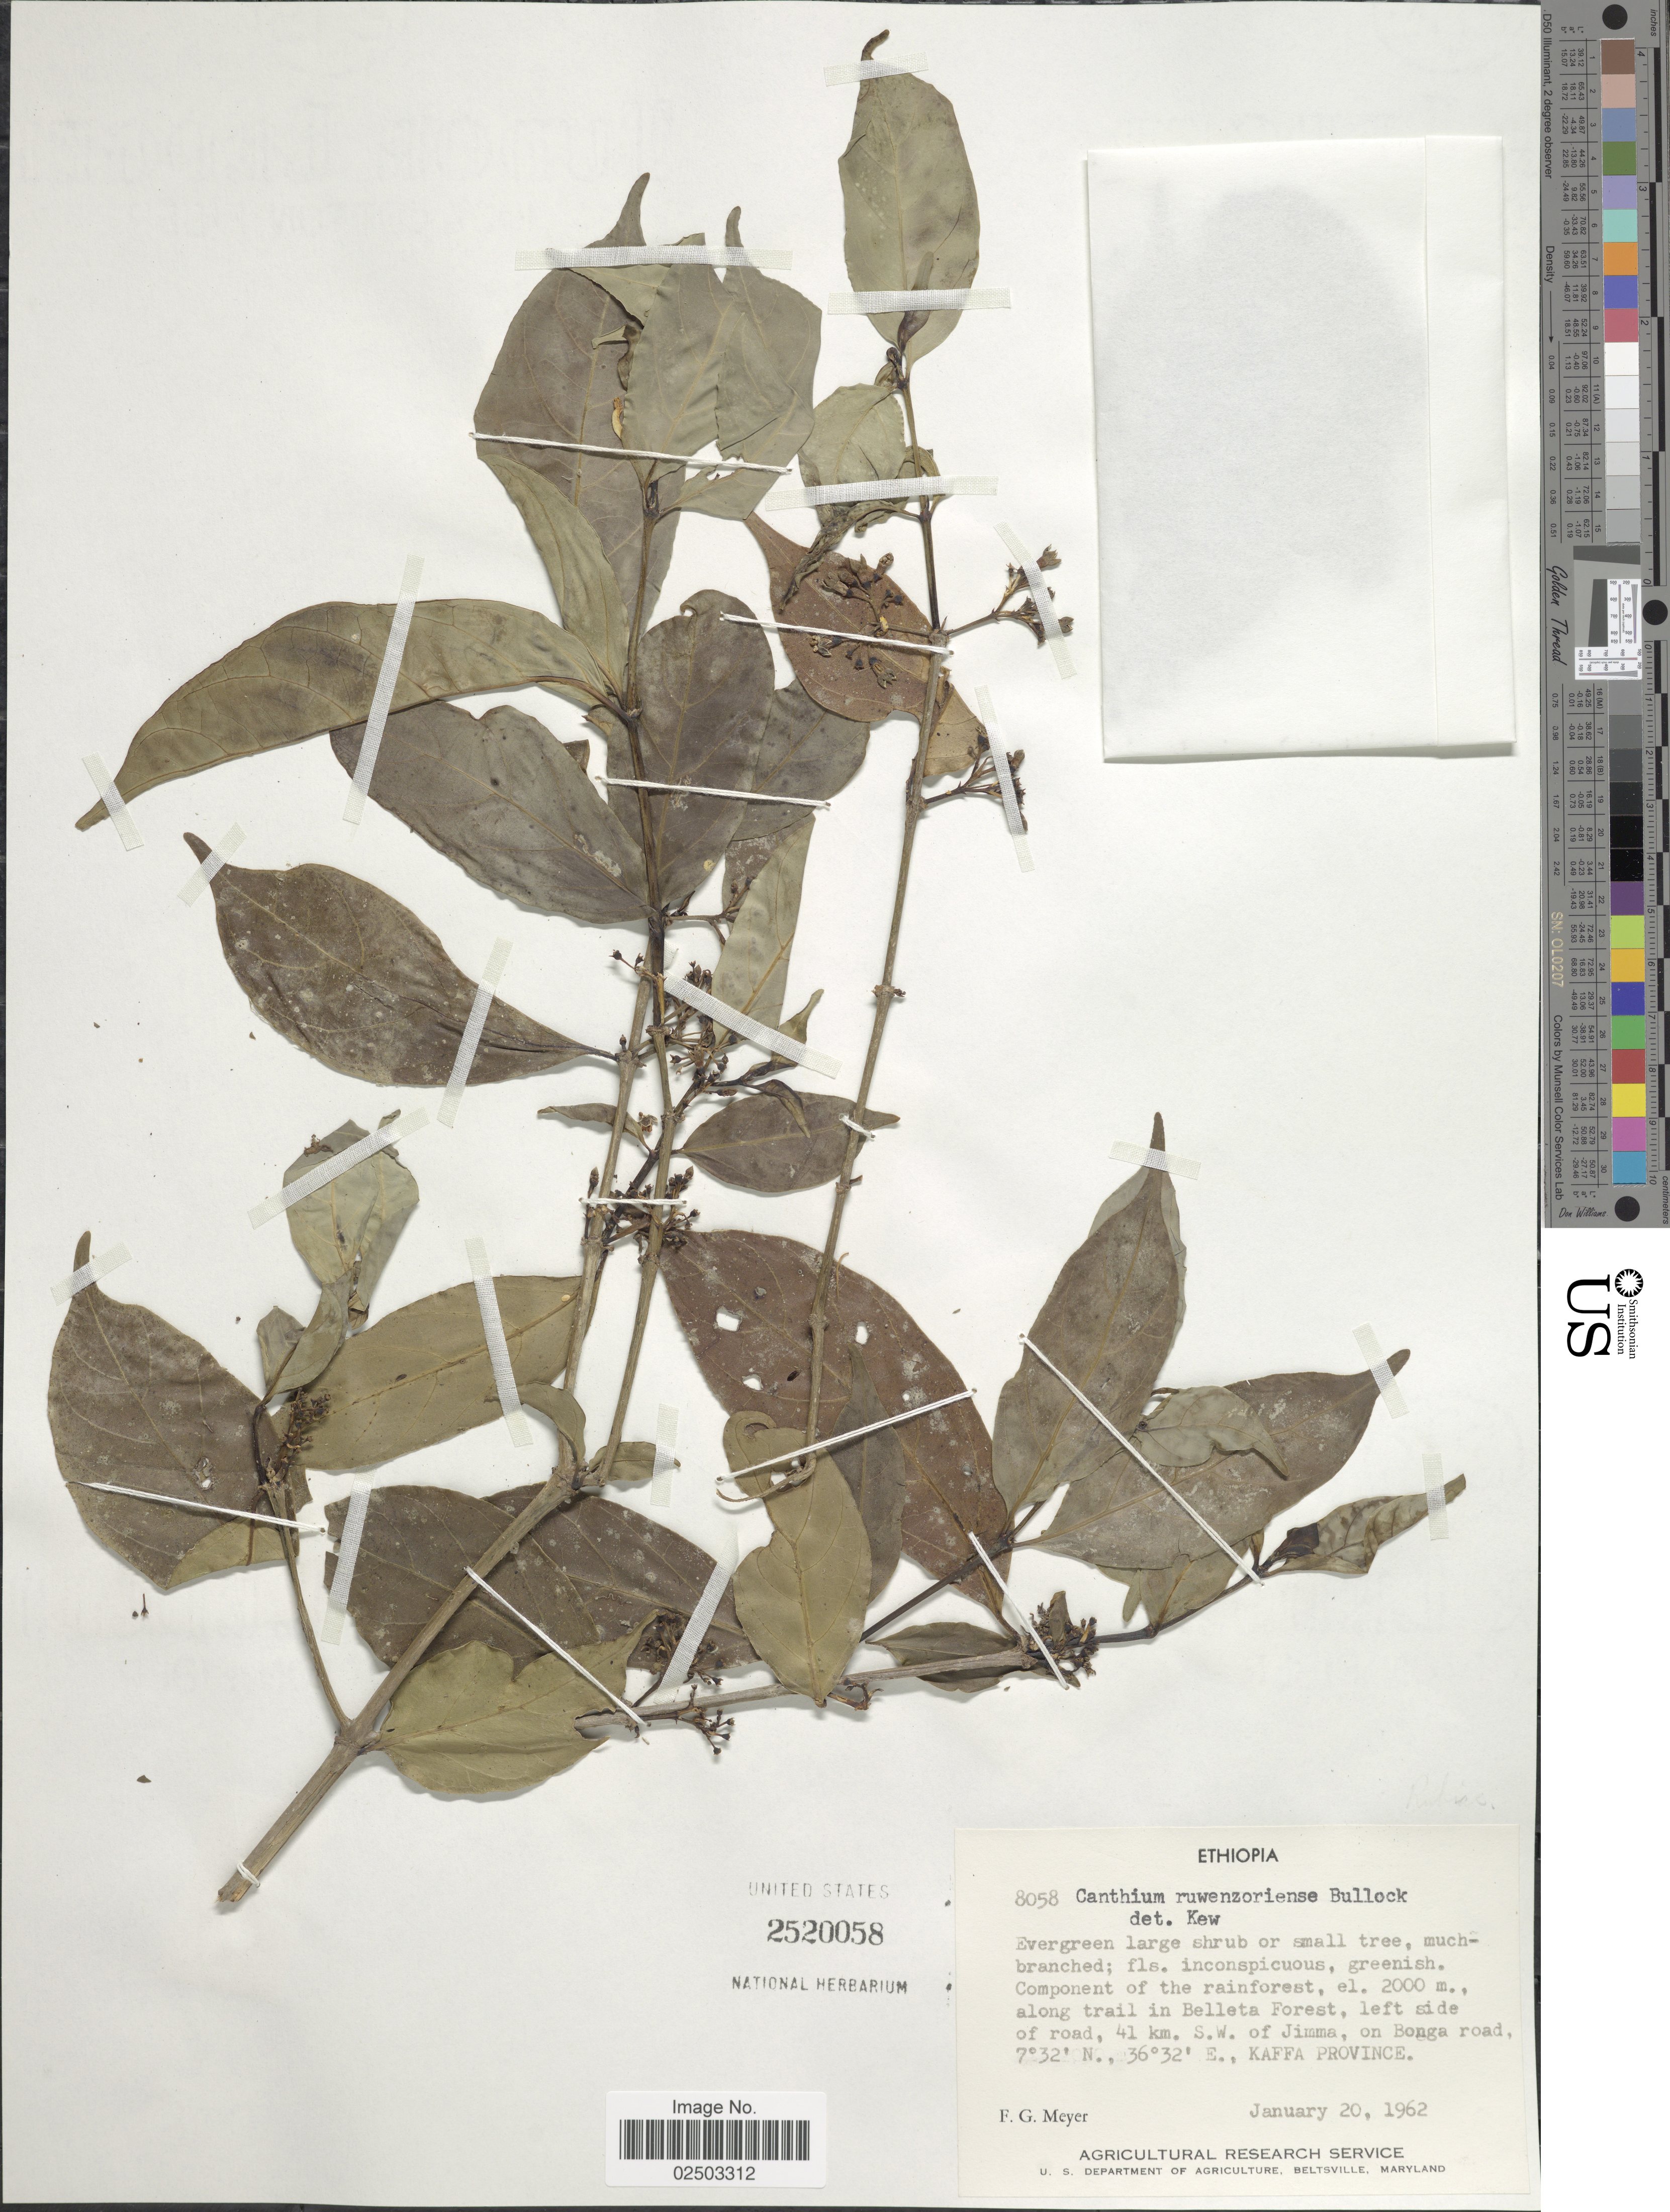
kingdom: Plantae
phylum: Tracheophyta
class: Magnoliopsida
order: Gentianales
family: Rubiaceae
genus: Canthium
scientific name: Canthium ruwenzoriense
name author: Bullock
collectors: F. G. Meyer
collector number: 8058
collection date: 1962-02-20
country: Ethiopia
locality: Along trail in Belleta Forest, left side of road, 41 km. S.W. of Jimma, on Bonga road, Kaffa Province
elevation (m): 2000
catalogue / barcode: US 2520058